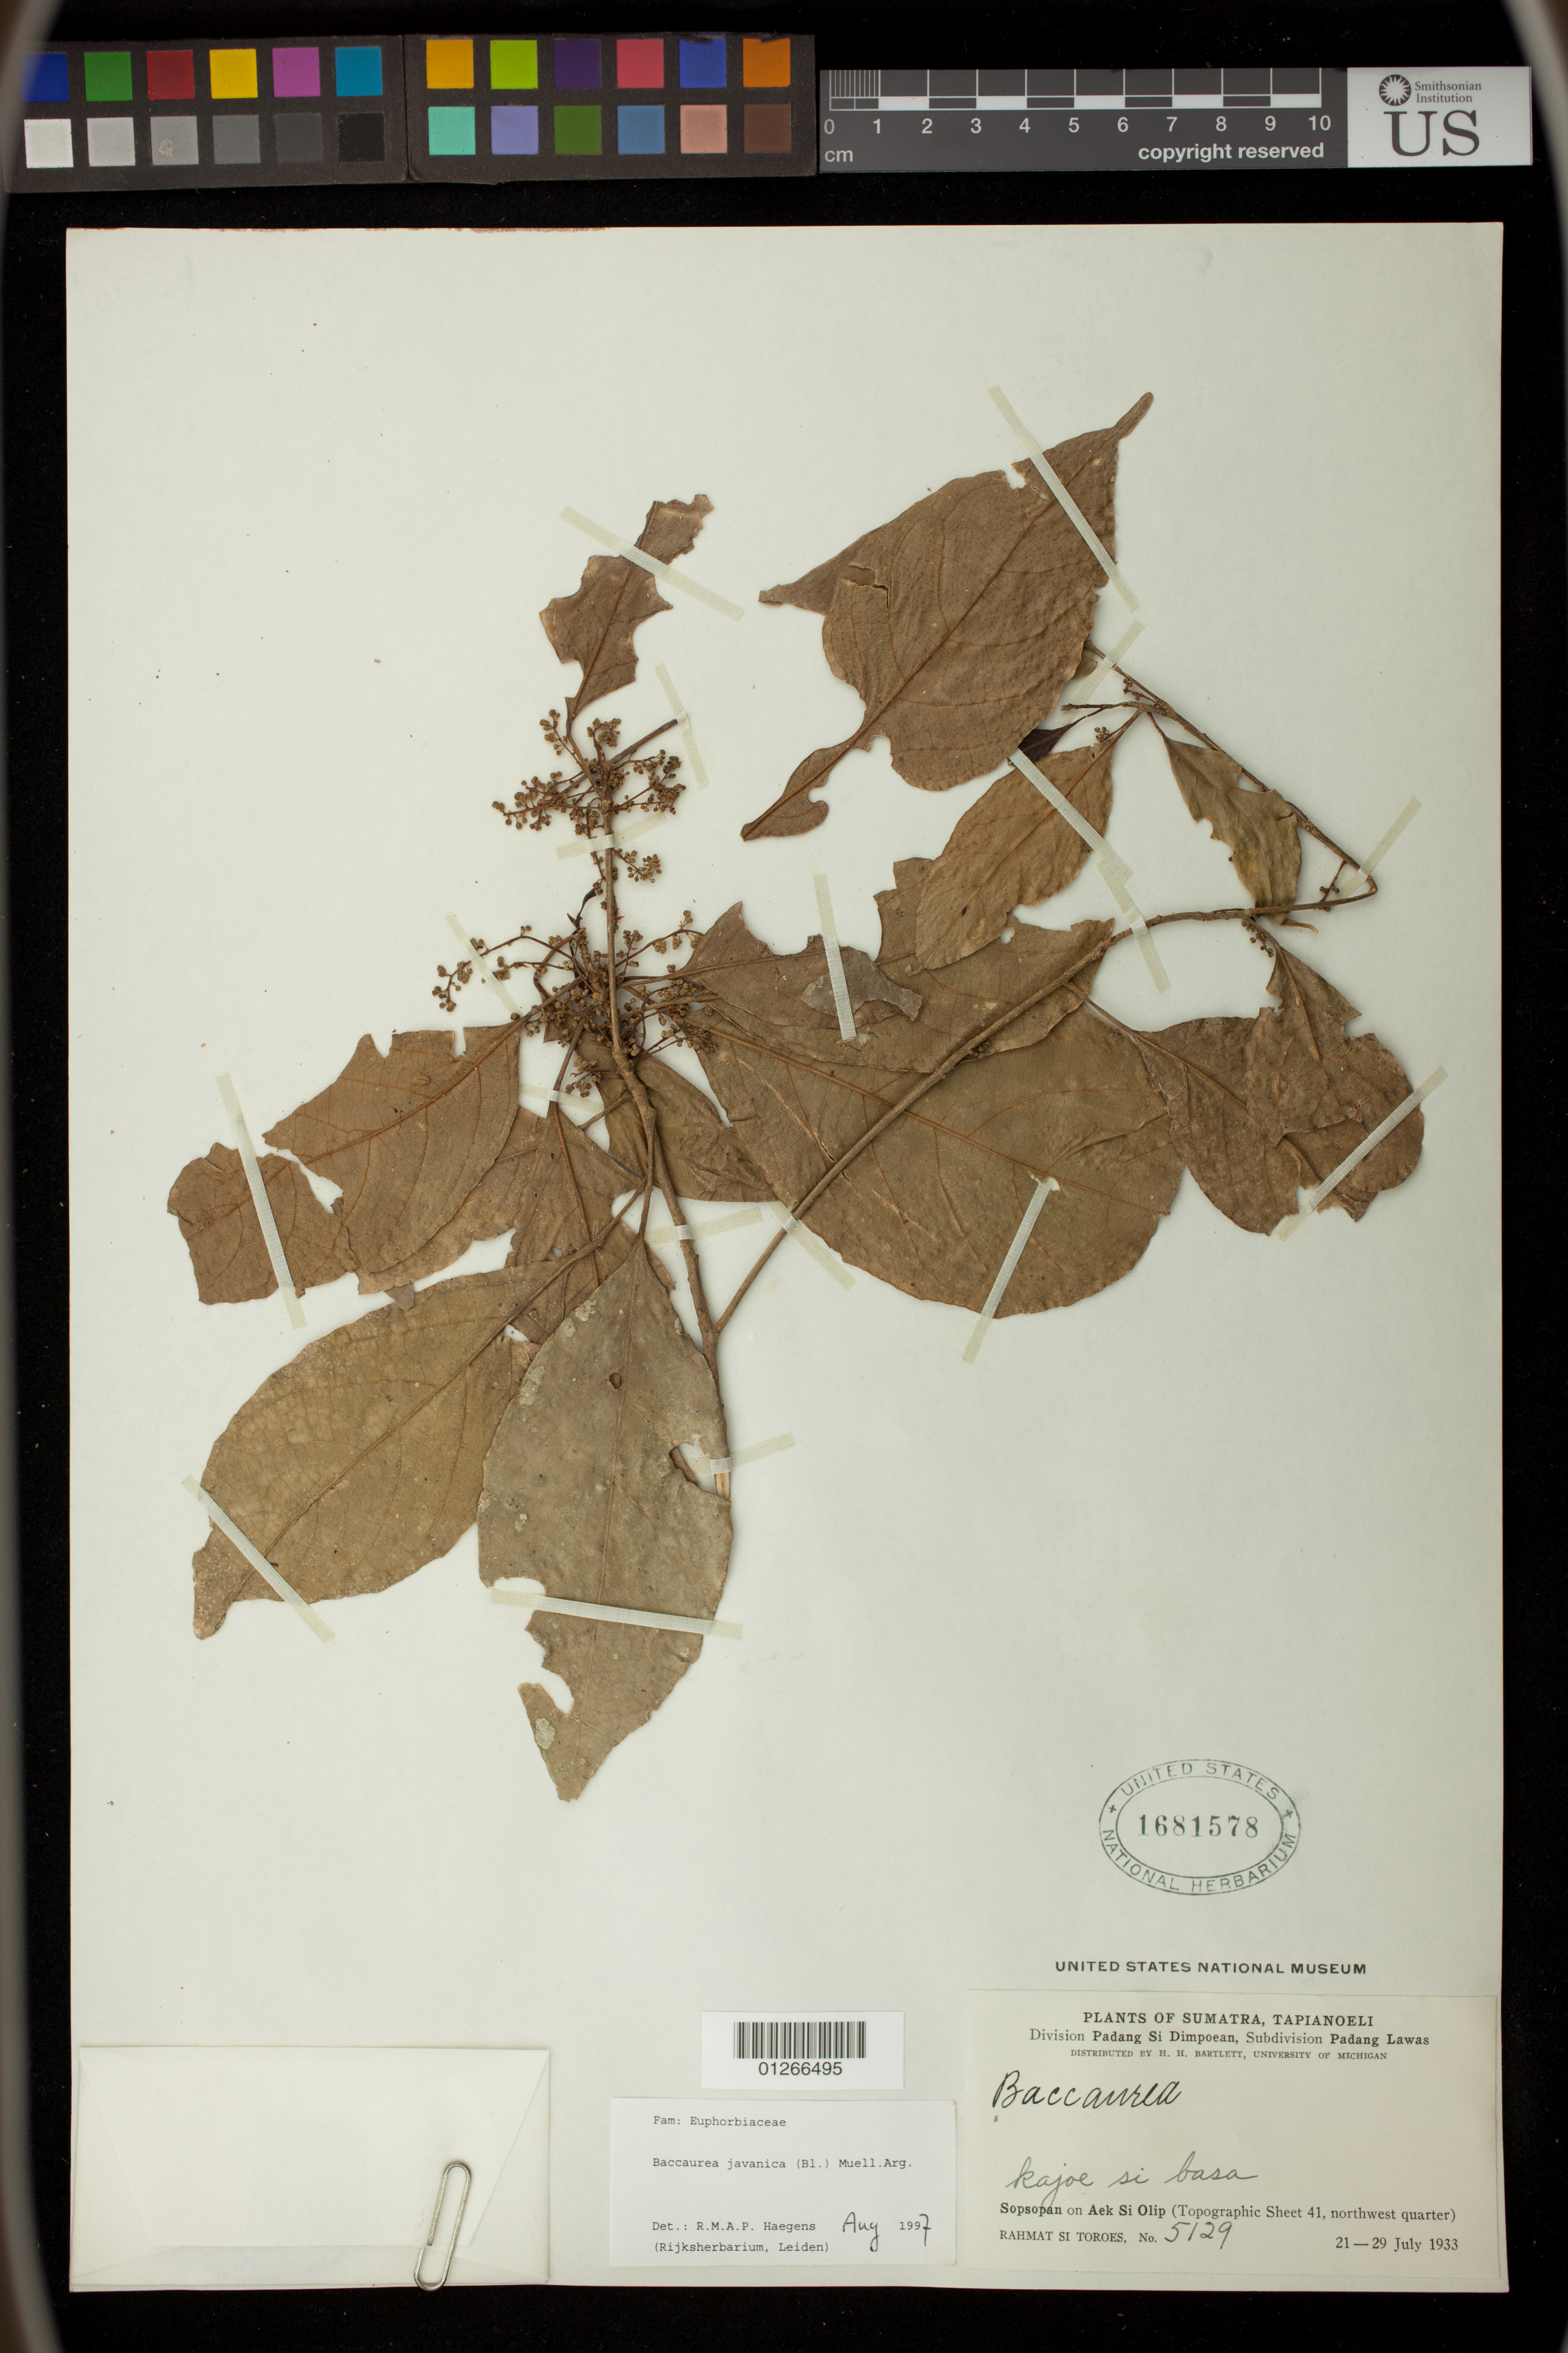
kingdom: Plantae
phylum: Tracheophyta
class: Magnoliopsida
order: Malpighiales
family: Phyllanthaceae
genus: Baccaurea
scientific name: Baccaurea javanica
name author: Müll. Arg.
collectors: Rahmat Si Boeea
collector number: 5129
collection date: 1933-07-21/1933-07-29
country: Indonesia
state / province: Sumatra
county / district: Sumatera Utara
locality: Sumatra, Tapianoeli [Tapanuli]. Padang Si Dimpoean [Sidempuan], Padang Lawas. Sopsopan {Sosopan] on Aek Si Olip [Siolip] (Topographic Sheet 41, northwest quarter).